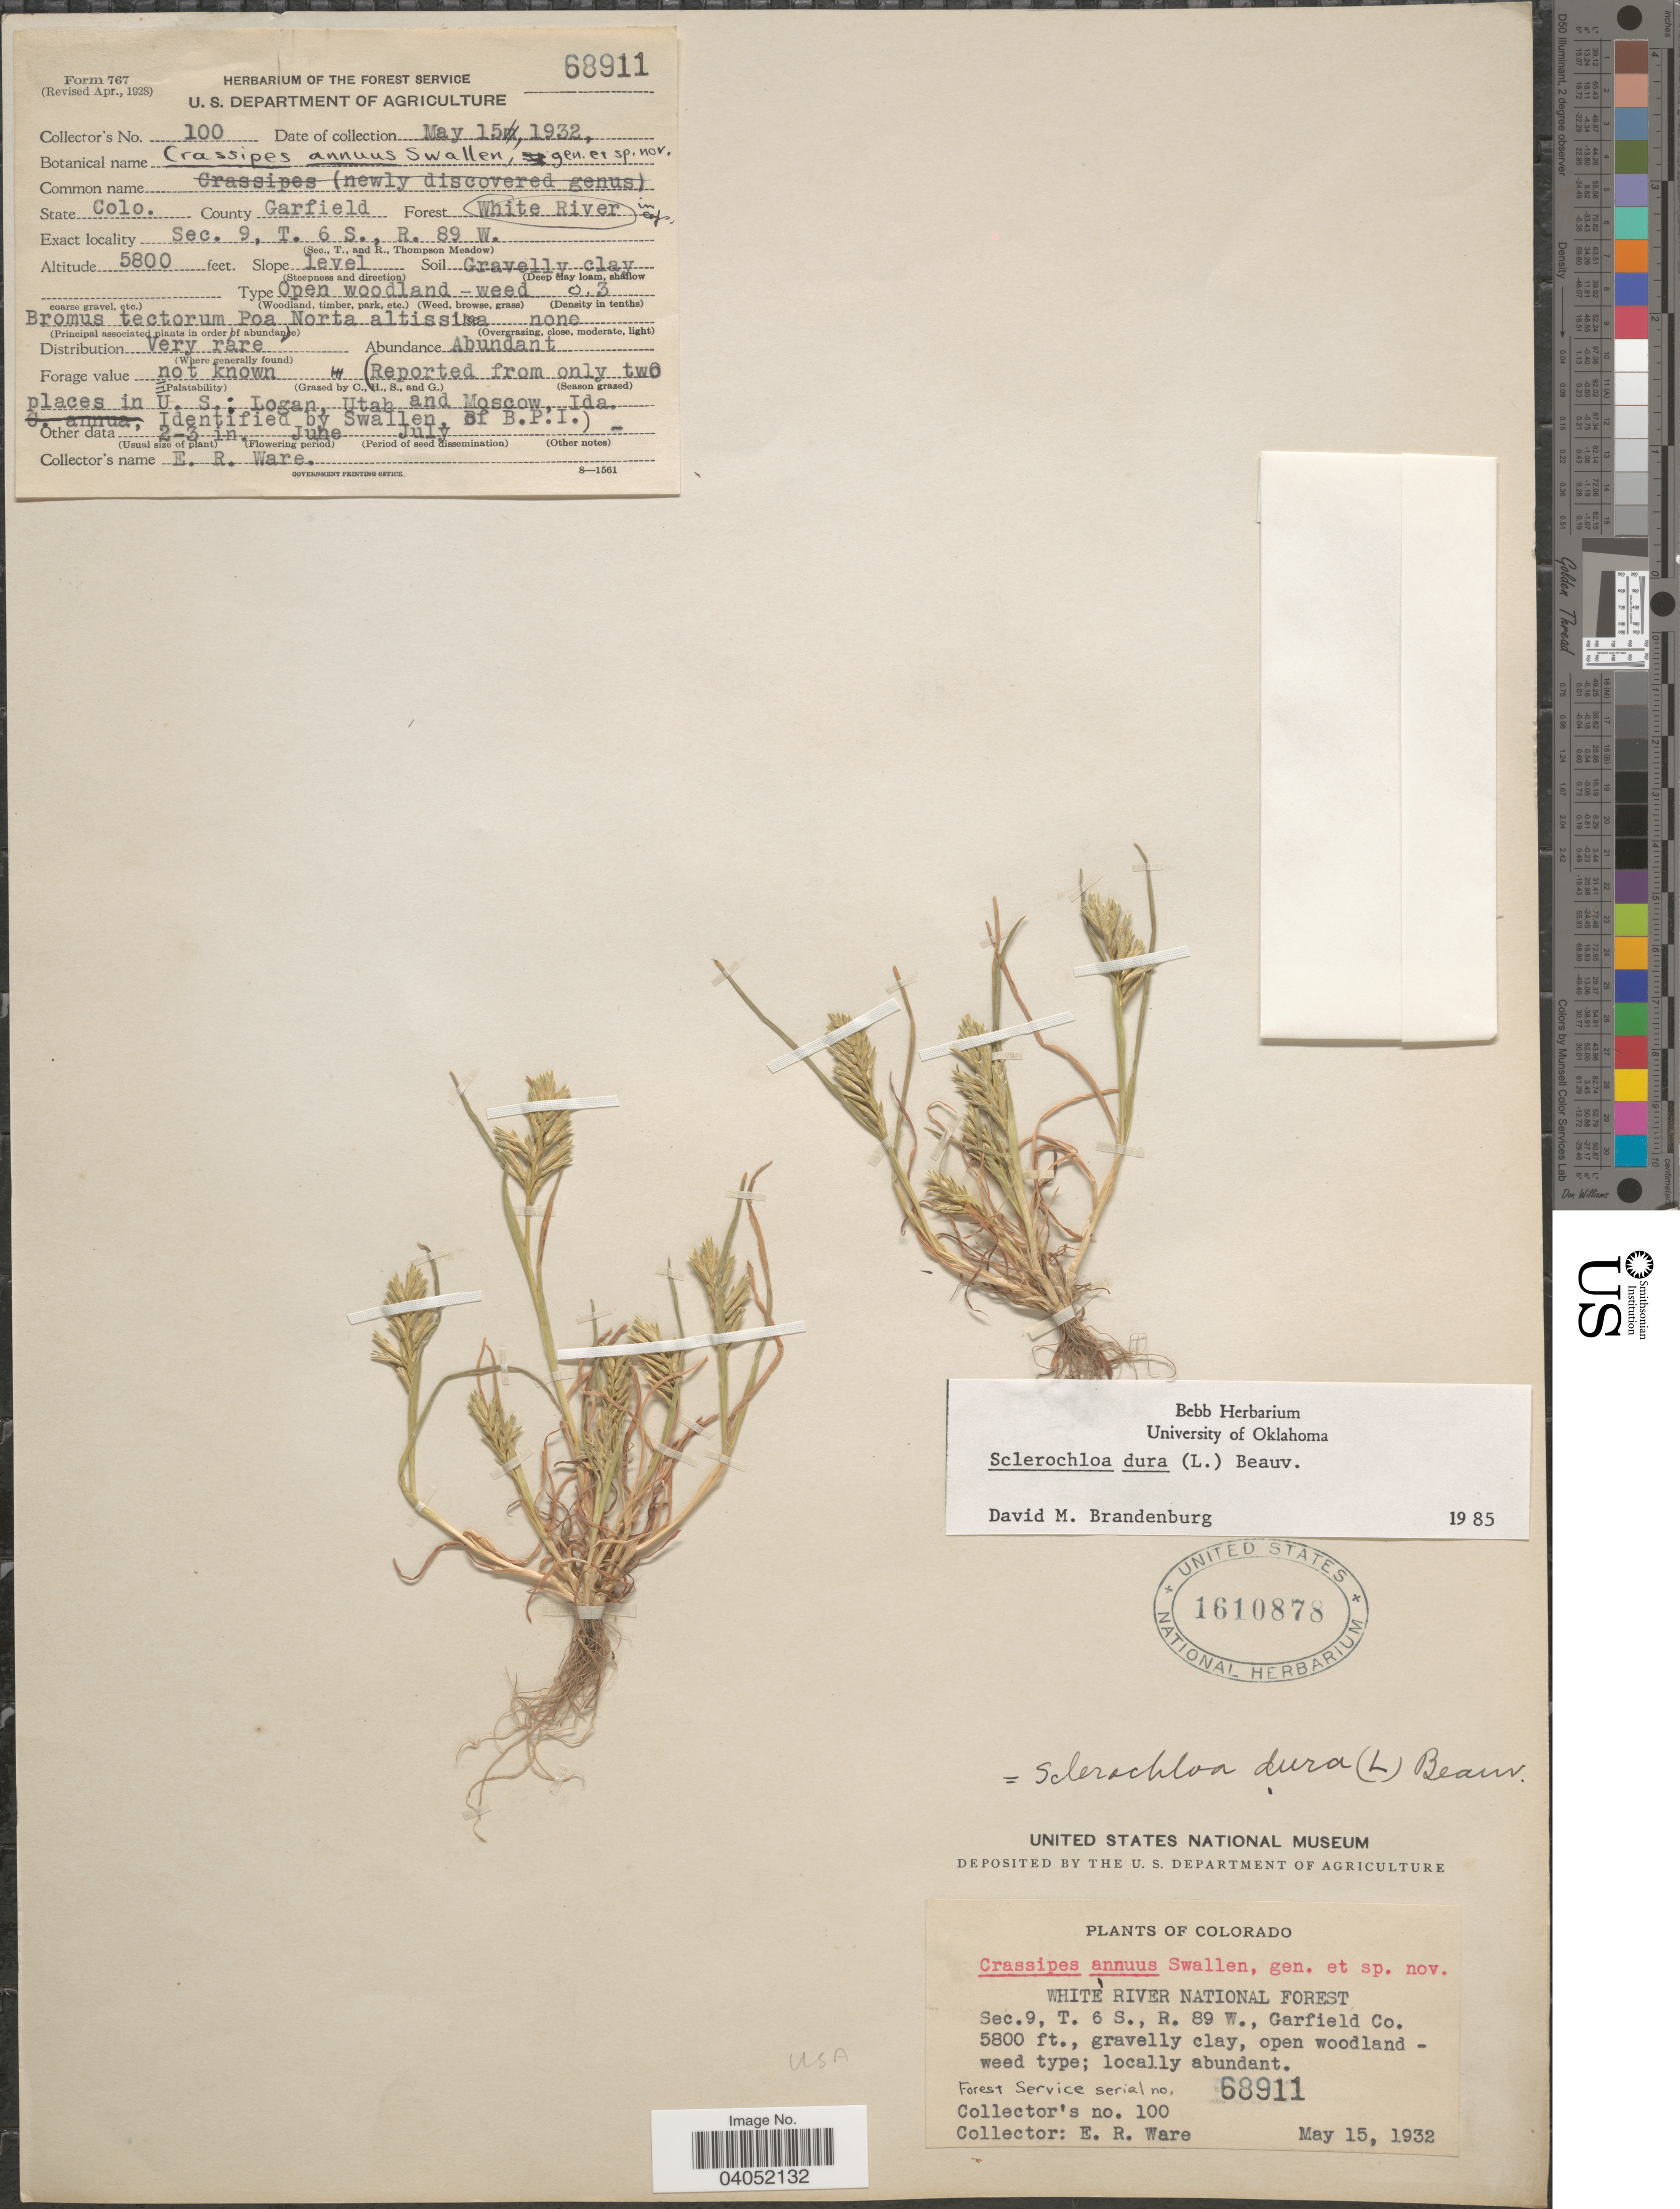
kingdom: Plantae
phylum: Tracheophyta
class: Liliopsida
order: Poales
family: Poaceae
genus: Sclerochloa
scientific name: Sclerochloa dura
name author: (L.) P. Beauv.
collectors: E. Ware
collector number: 100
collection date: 1932-05-15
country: United States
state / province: Colorado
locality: White River National Forest. Sec.9, T. 6 S., R. 89 W., Garfield County.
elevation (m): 1768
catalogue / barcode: US 1610878